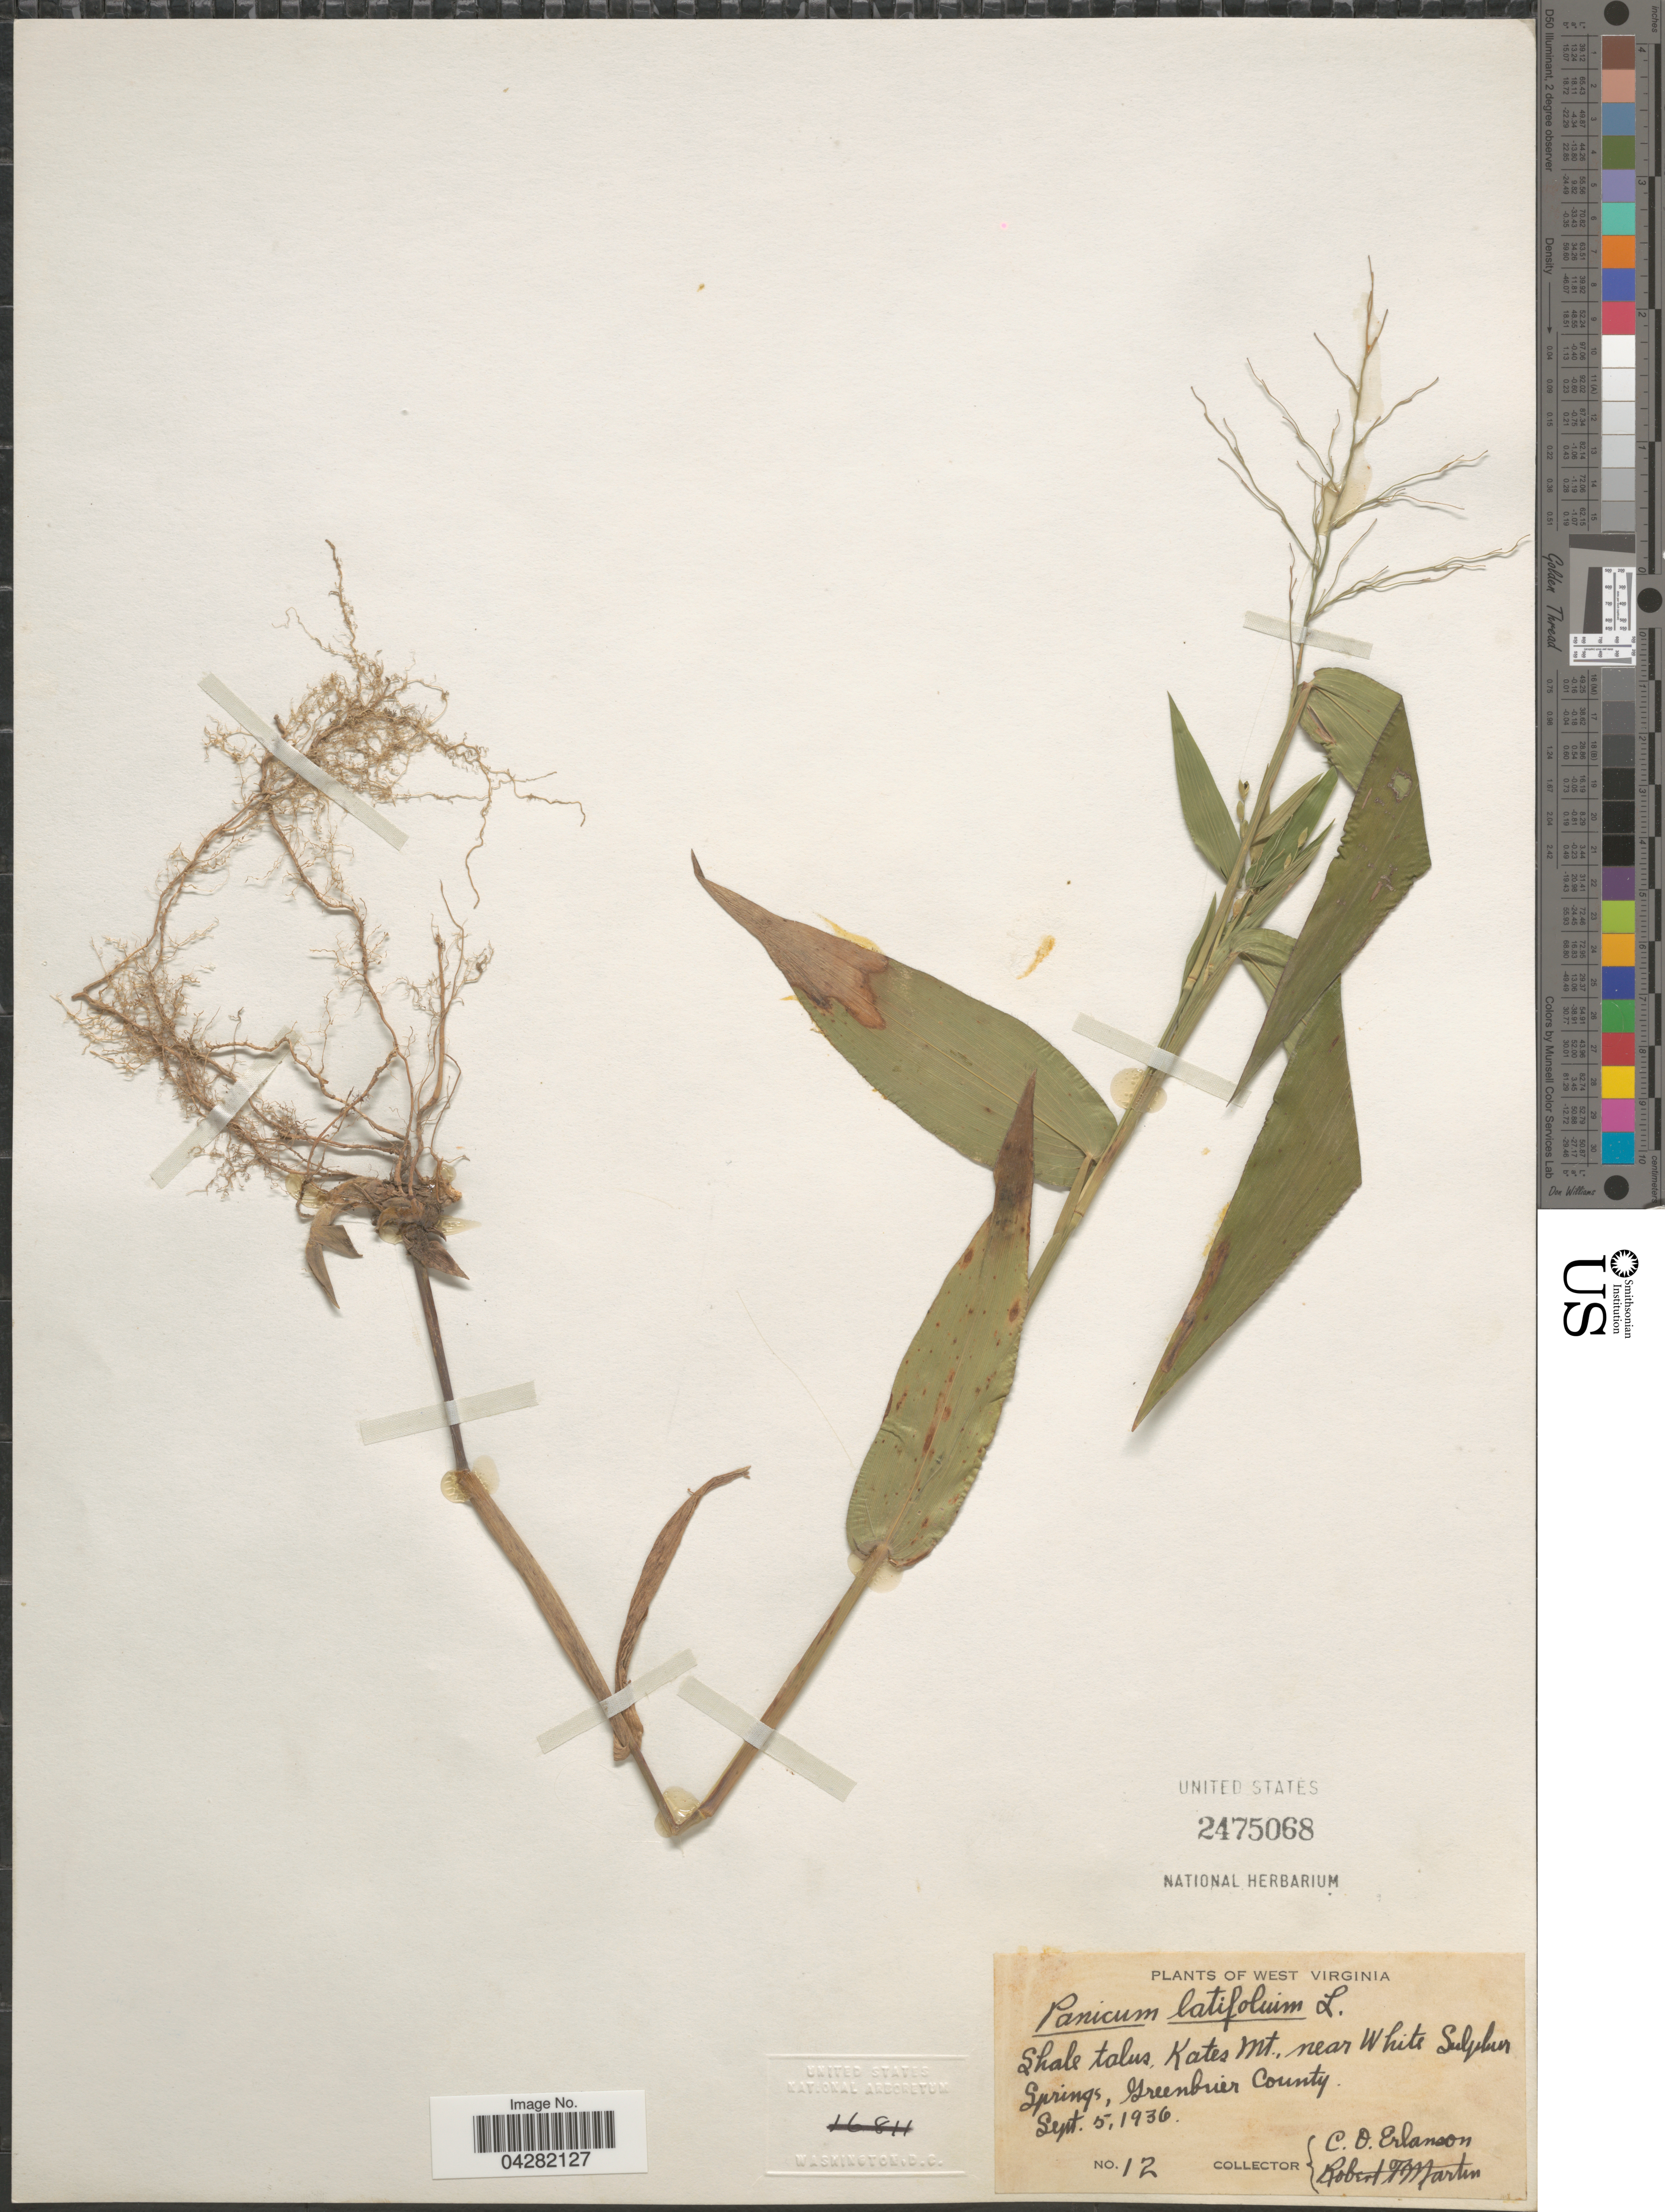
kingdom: Plantae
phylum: Tracheophyta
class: Liliopsida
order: Poales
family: Poaceae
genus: Dichanthelium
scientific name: Dichanthelium latifolium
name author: (L.) Harvill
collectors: C. O. Erlanson & R. F. Martin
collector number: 12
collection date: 1936-09-05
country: United States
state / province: West Virginia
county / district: Greenbrier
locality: Kates Mt., near White Sulphur Springs, Greenbrier County.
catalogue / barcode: US 2475068